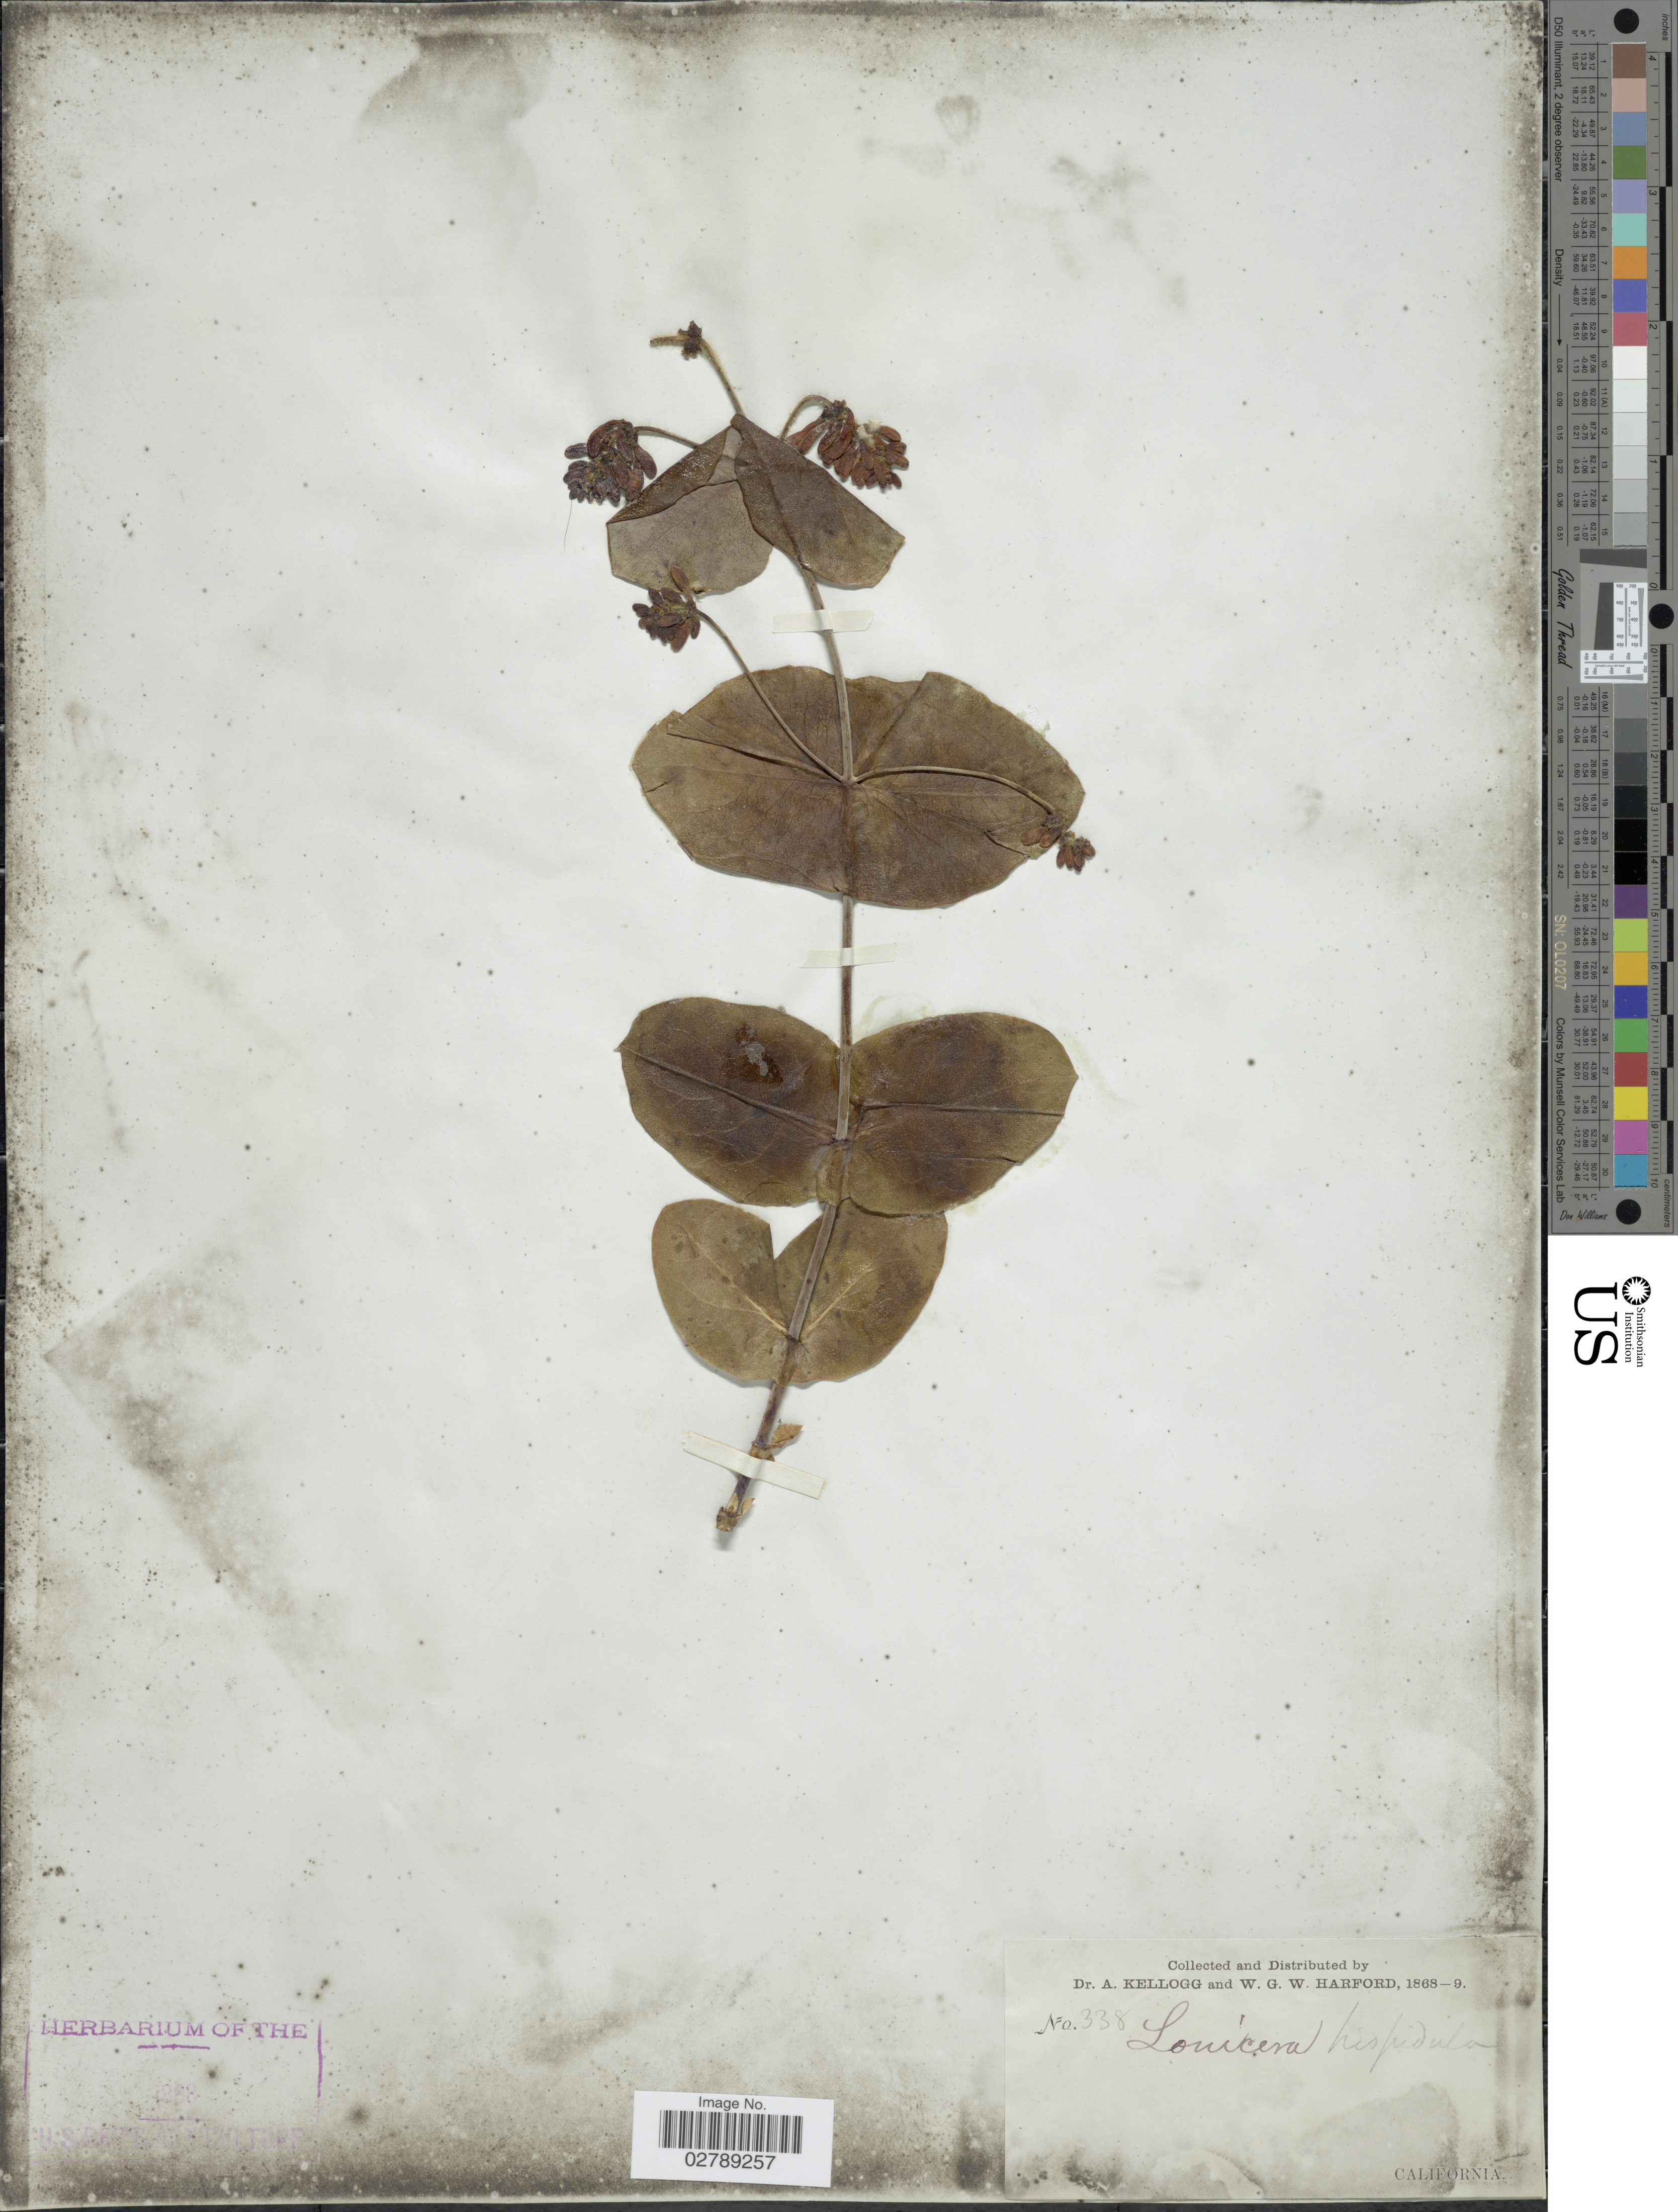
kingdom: Plantae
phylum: Tracheophyta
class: Magnoliopsida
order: Dipsacales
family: Caprifoliaceae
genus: Lonicera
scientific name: Lonicera hispidula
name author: Douglas ex Lindl.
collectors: A. Kellogg & W. G. W. Harford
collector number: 338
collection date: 1868/1869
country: United States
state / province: California